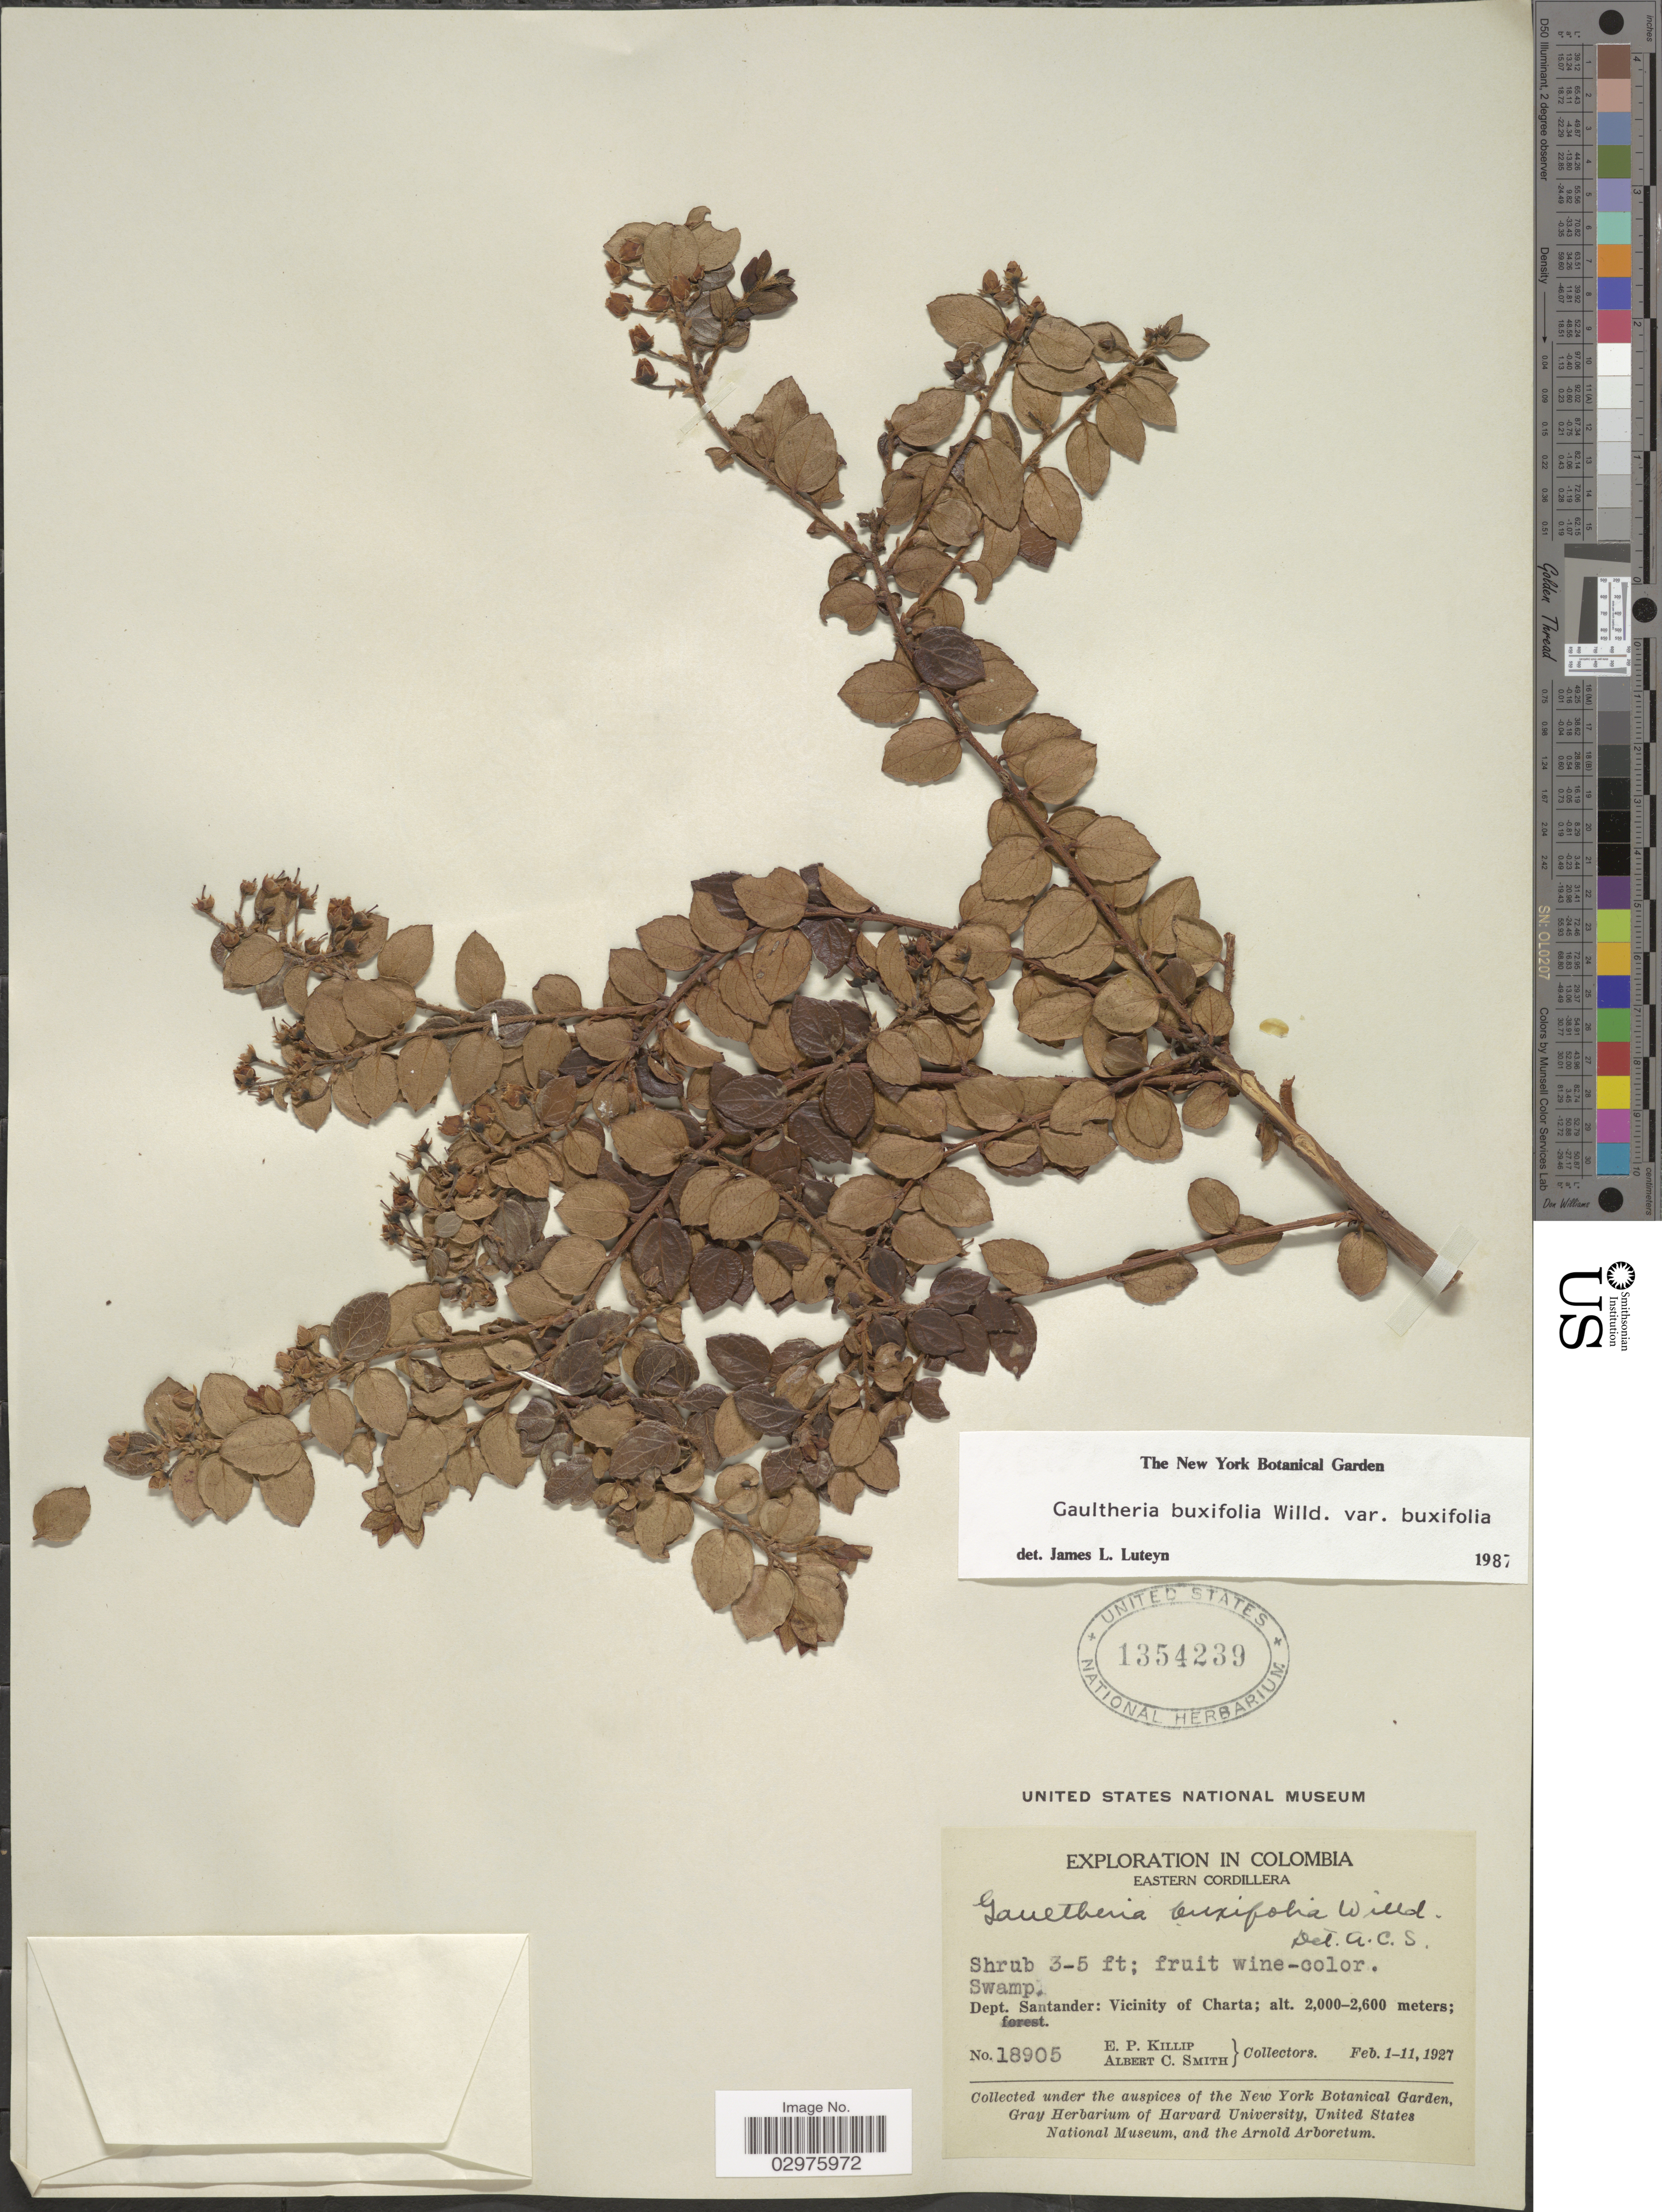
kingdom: Plantae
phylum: Tracheophyta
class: Magnoliopsida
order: Ericales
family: Ericaceae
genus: Gaultheria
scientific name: Gaultheria buxifolia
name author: Willd.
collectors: E. P. Killip & A. C. Smith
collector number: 18905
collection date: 1927-02-01/1927-02-11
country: Colombia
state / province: Santander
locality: Eastern Cordillera. Dept. Santaner: Vicinity of Charta.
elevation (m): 2000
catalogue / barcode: US 1354239